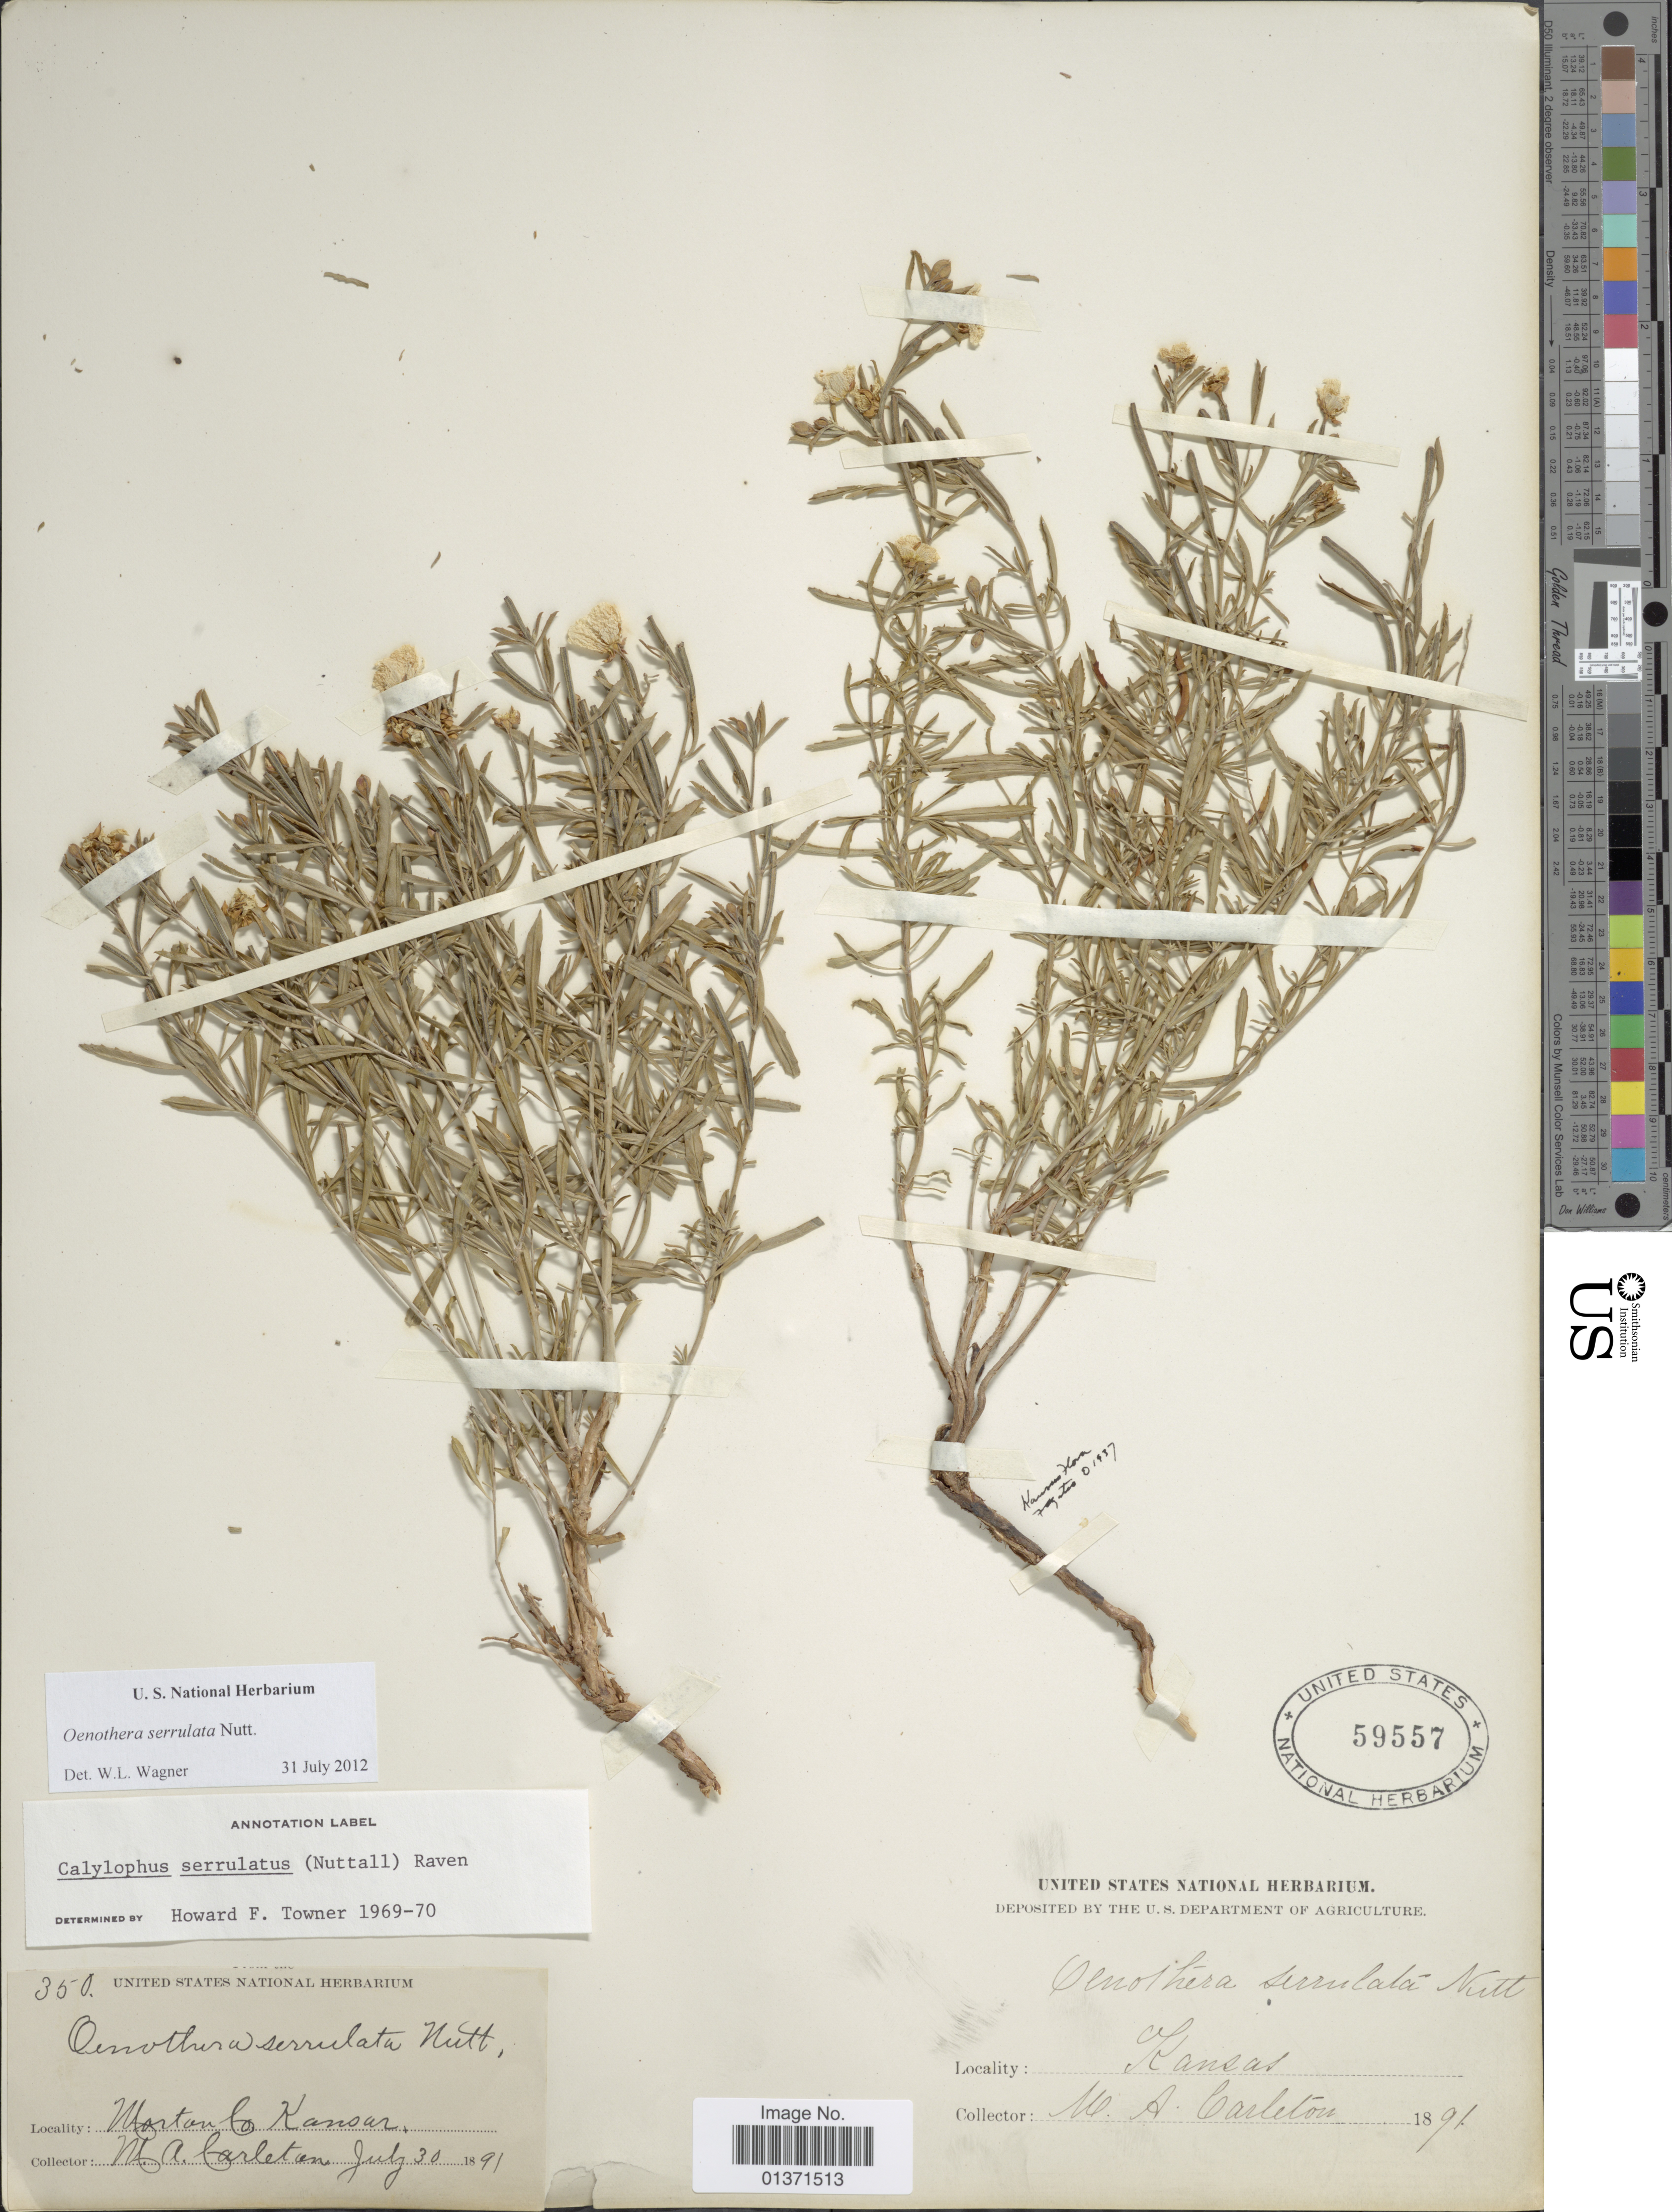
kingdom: Plantae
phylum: Tracheophyta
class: Magnoliopsida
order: Myrtales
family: Onagraceae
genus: Oenothera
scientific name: Oenothera serrulata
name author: Nutt.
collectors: M. A. Carleton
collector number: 350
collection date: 1891-07-30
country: United States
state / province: Kansas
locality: Morton Co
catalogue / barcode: US 59557